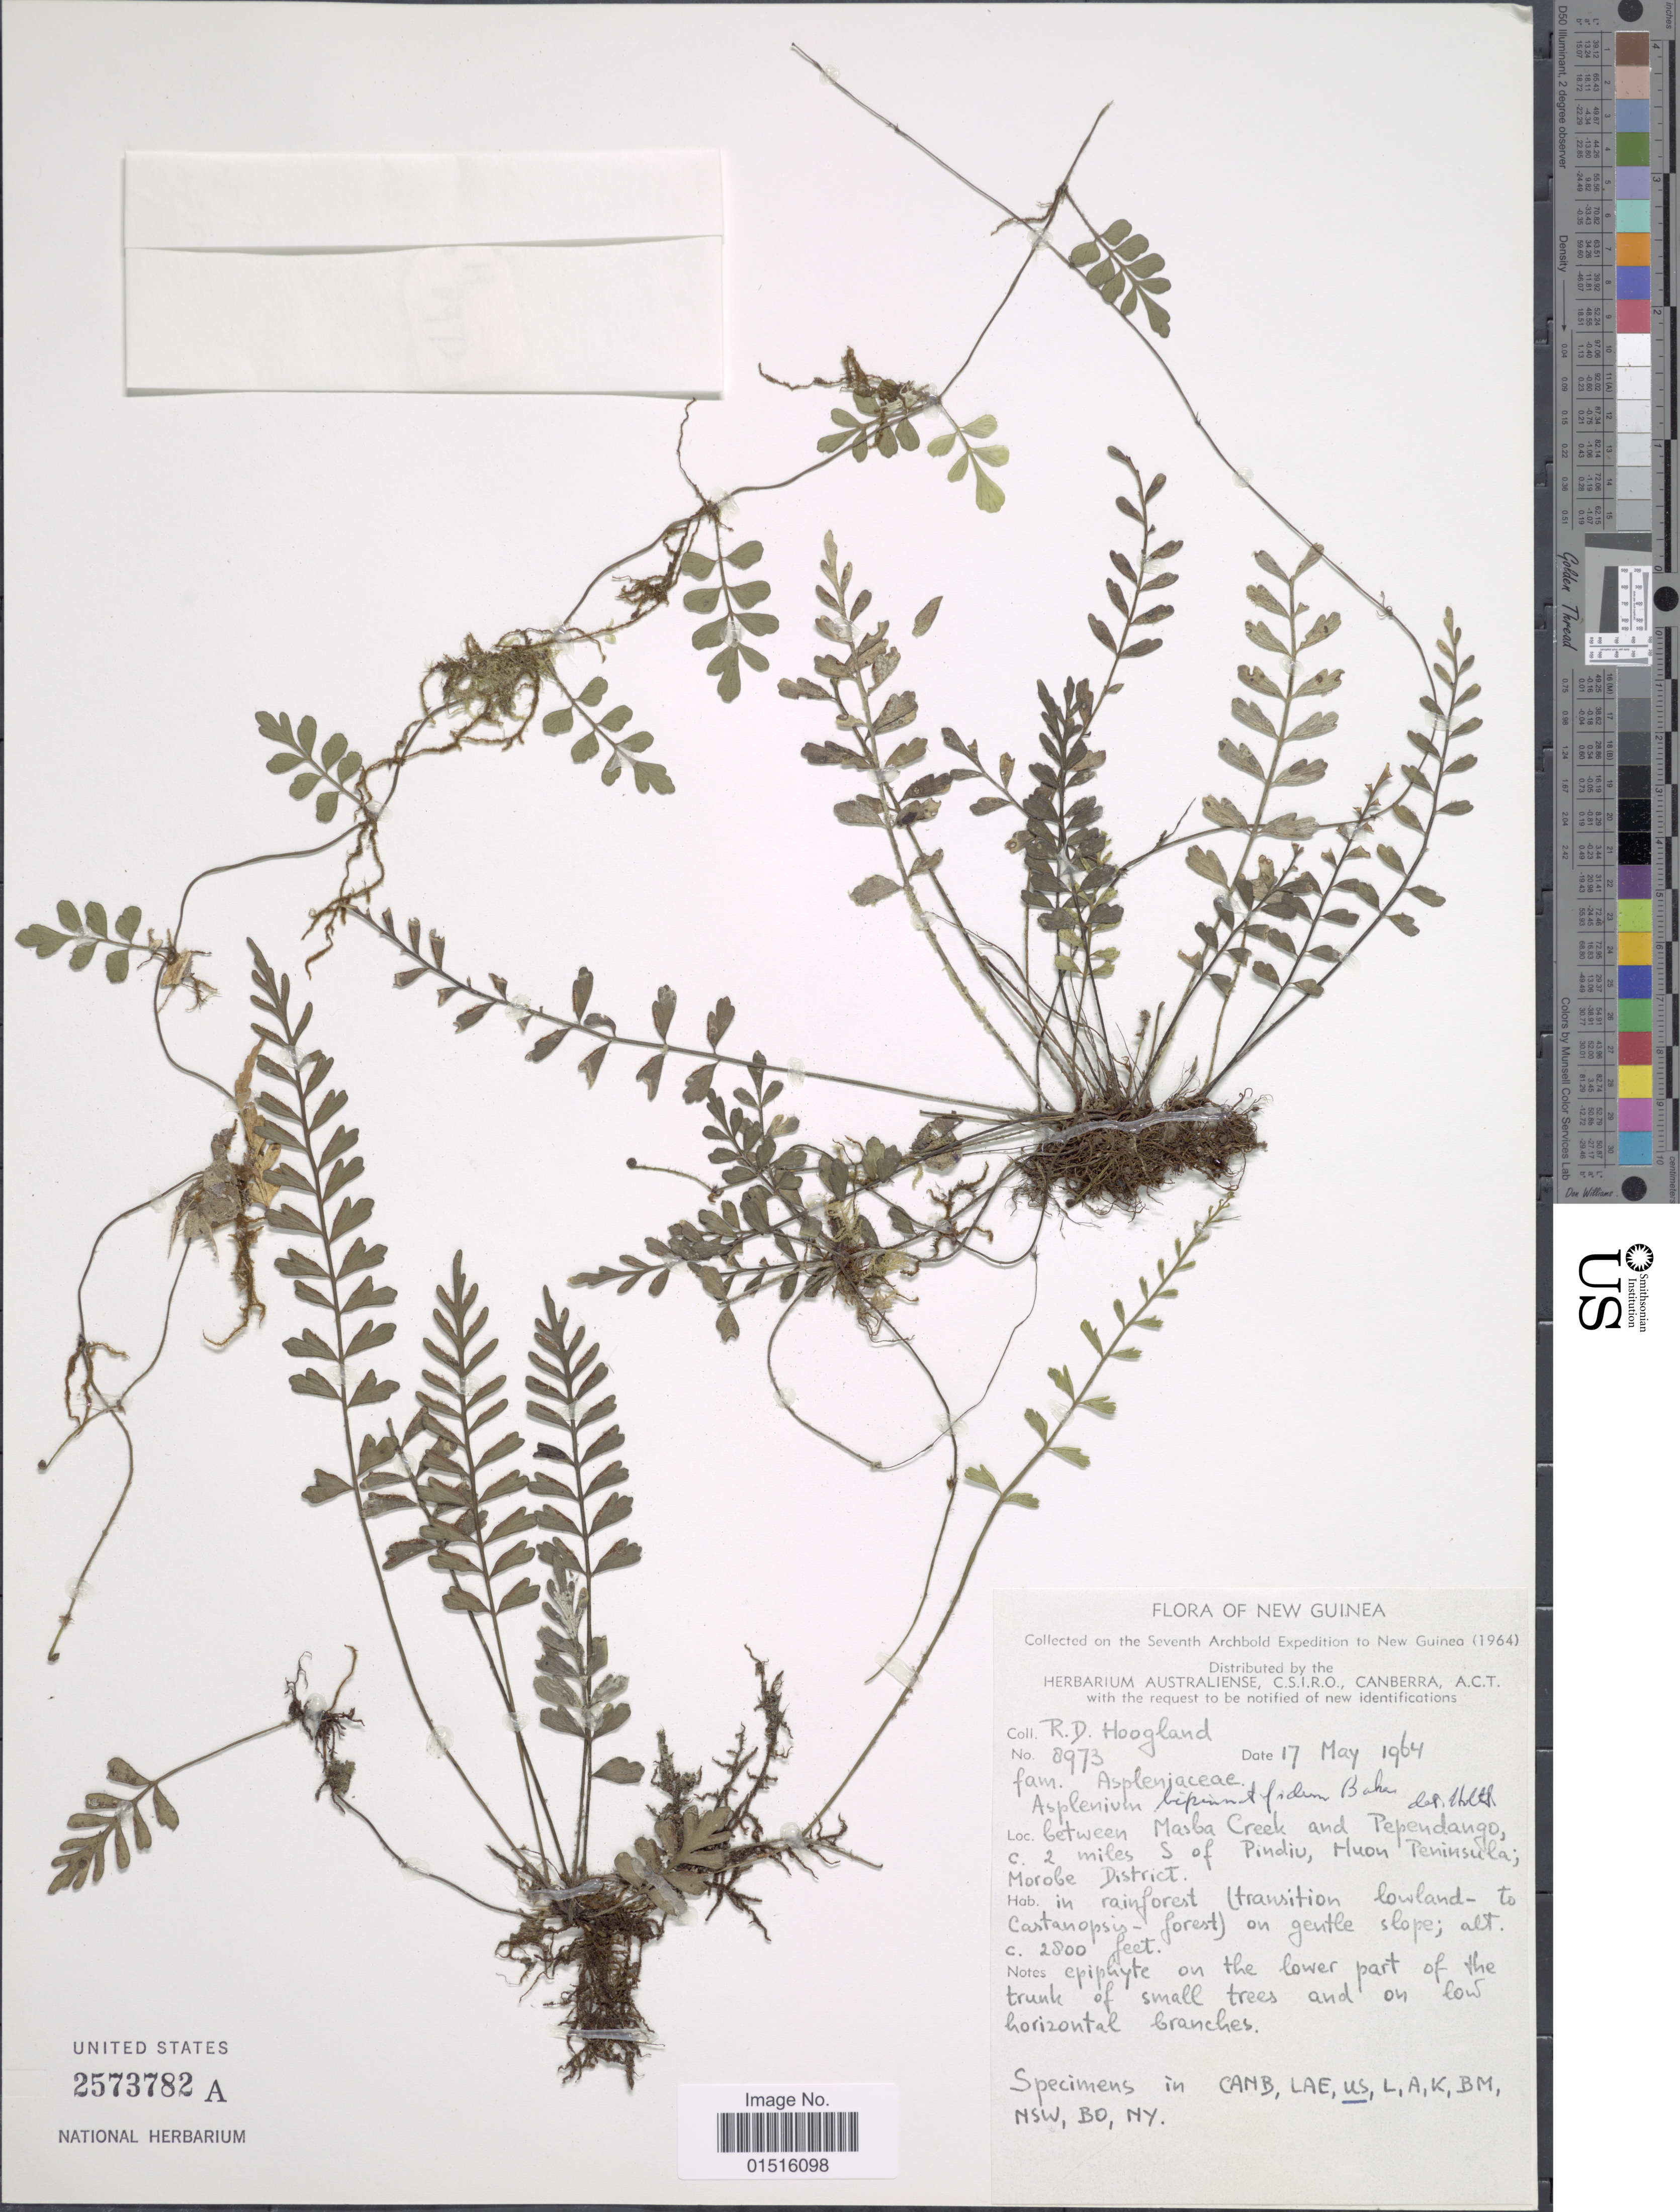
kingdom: Plantae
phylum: Tracheophyta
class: Polypodiopsida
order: Polypodiales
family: Aspleniaceae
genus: Asplenium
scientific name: Asplenium bipinnatifidum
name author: Baker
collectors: R. D. Hoogland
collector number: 8973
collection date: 1964-05-17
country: Papua New Guinea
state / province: Morobe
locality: Between Masla Creek and Penendango, c. 2 miles S of Pindiu, Huon Peninsula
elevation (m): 853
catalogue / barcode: US 2573782A